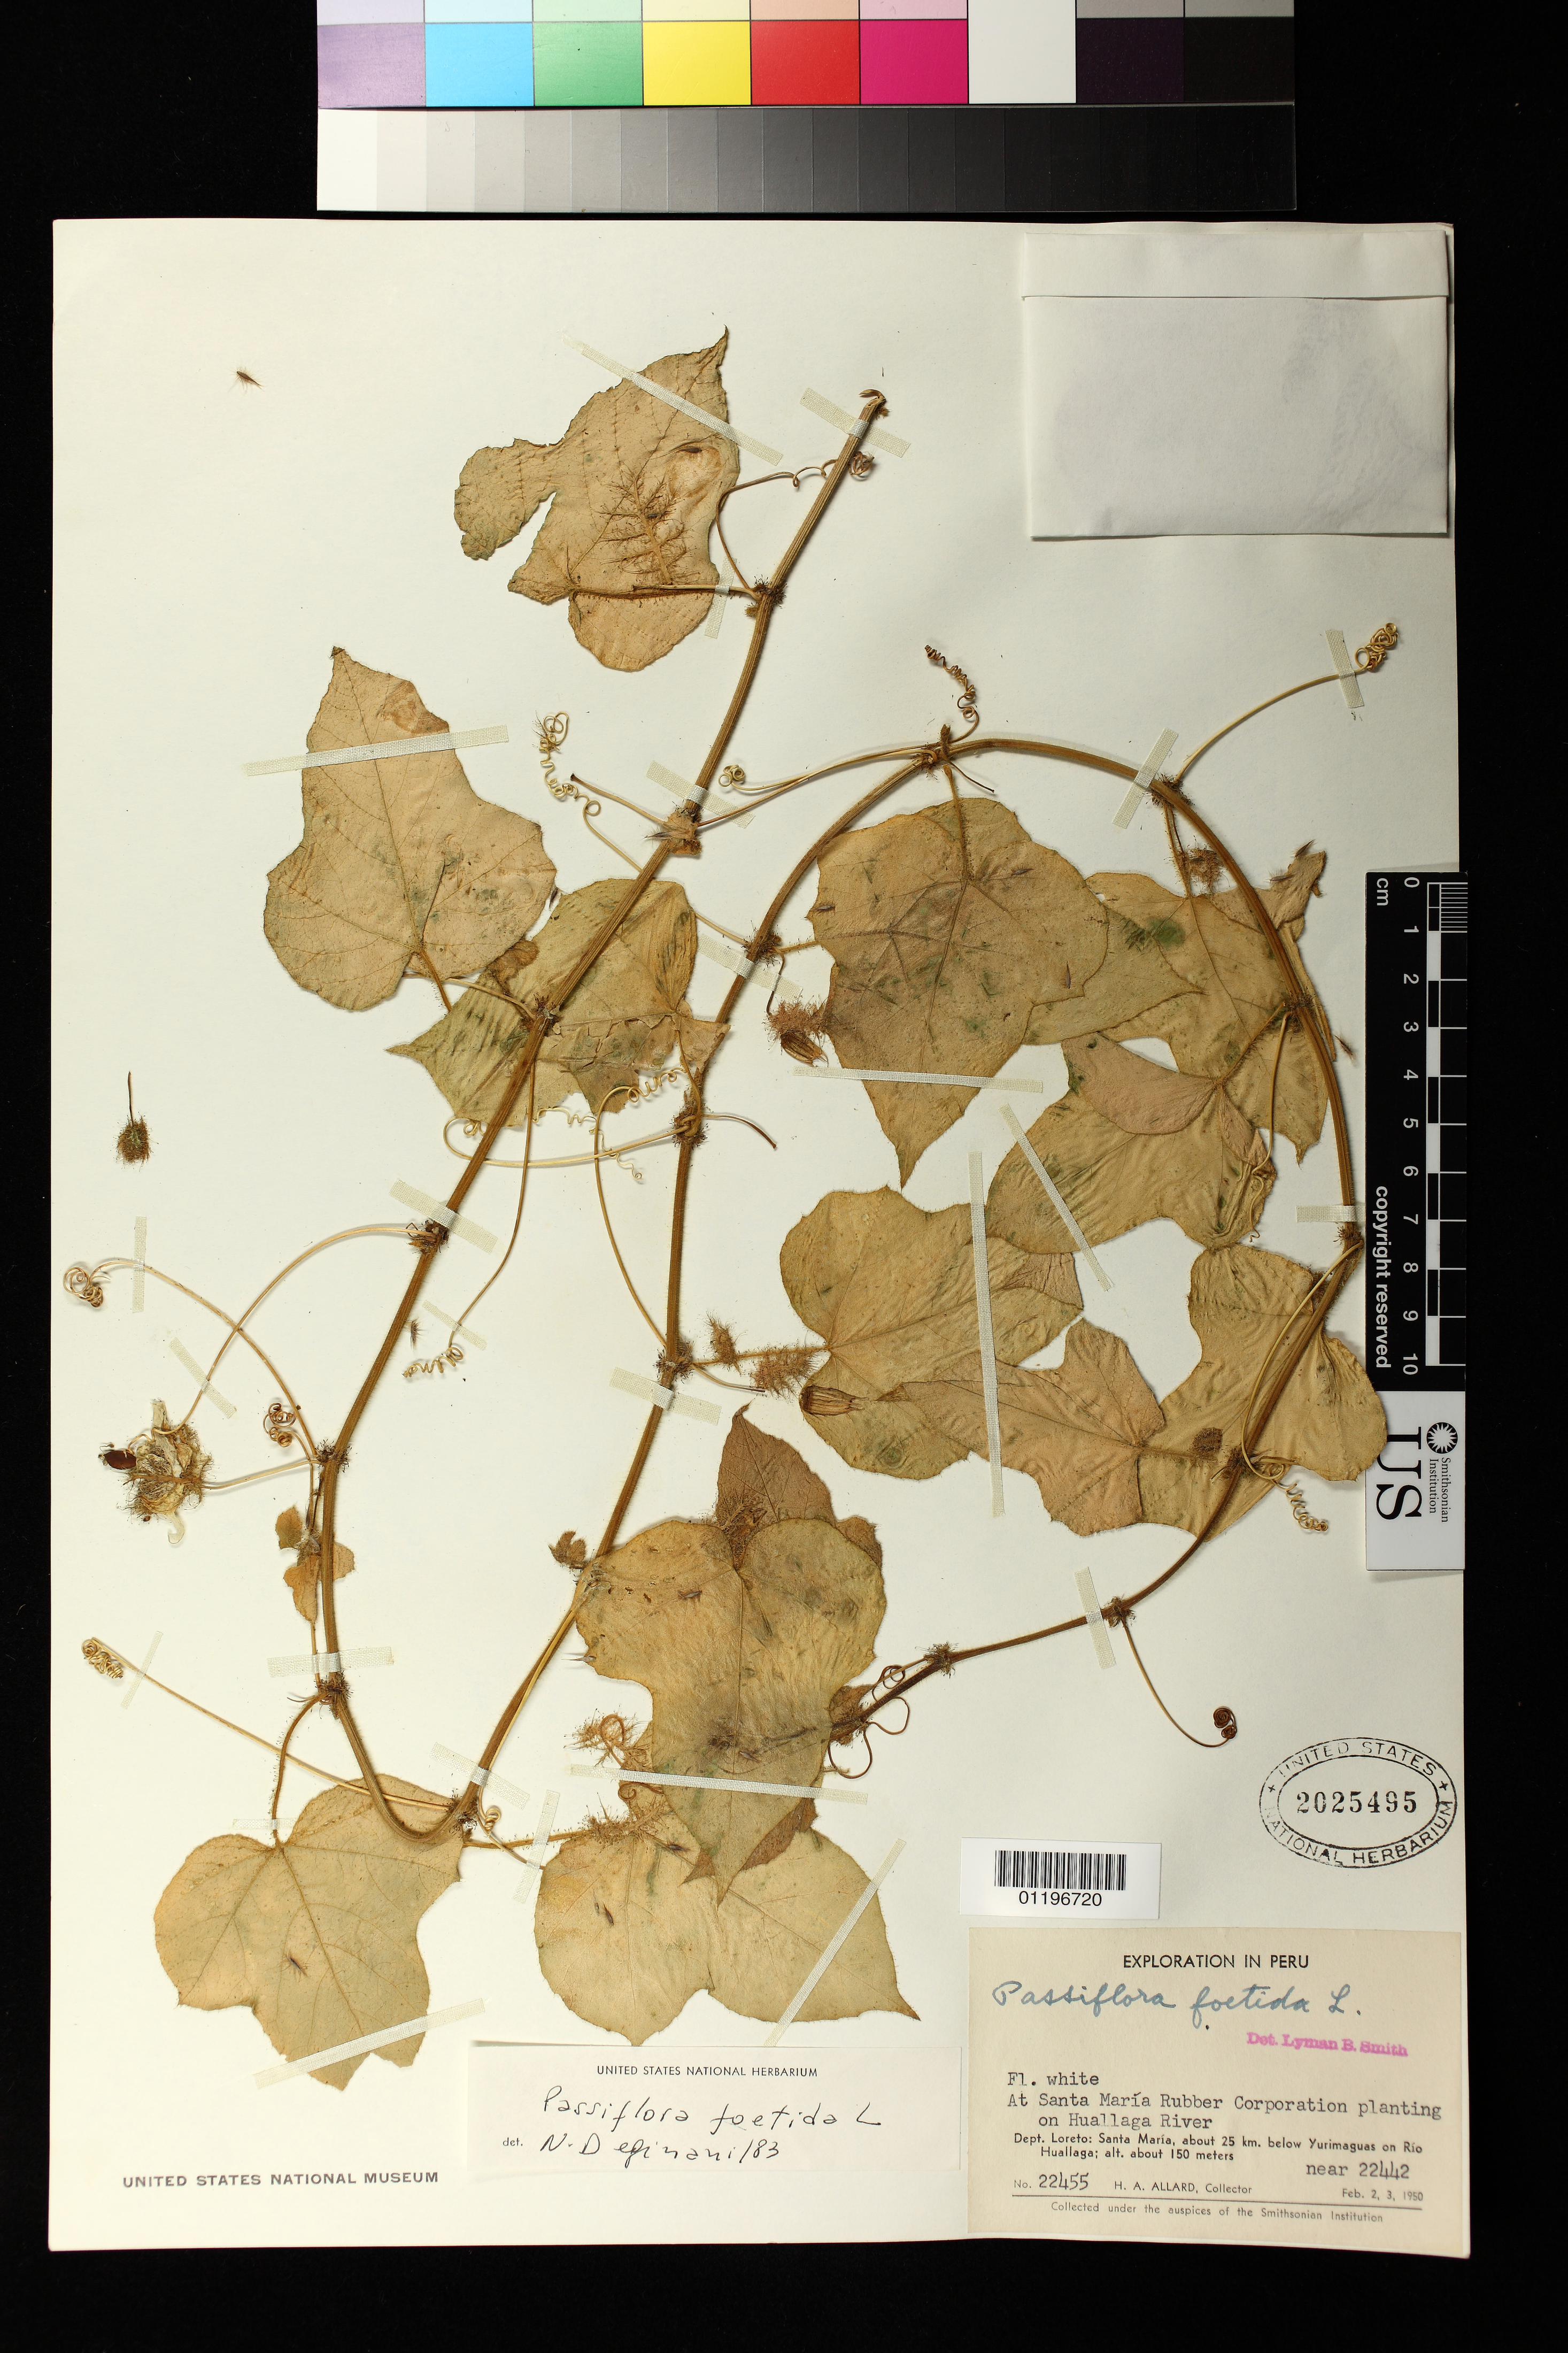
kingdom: Plantae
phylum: Tracheophyta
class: Magnoliopsida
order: Malpighiales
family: Passifloraceae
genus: Passiflora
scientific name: Passiflora foetida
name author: L.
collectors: H. A. Allard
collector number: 22455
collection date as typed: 02 Feb 1950 to 03 Feb 1950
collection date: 1950-02-02/1950-02-03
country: Peru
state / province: Loreto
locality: At Santa Maria Rubber Corporation planting on Huallaga River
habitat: on river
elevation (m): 150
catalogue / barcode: US 2025495